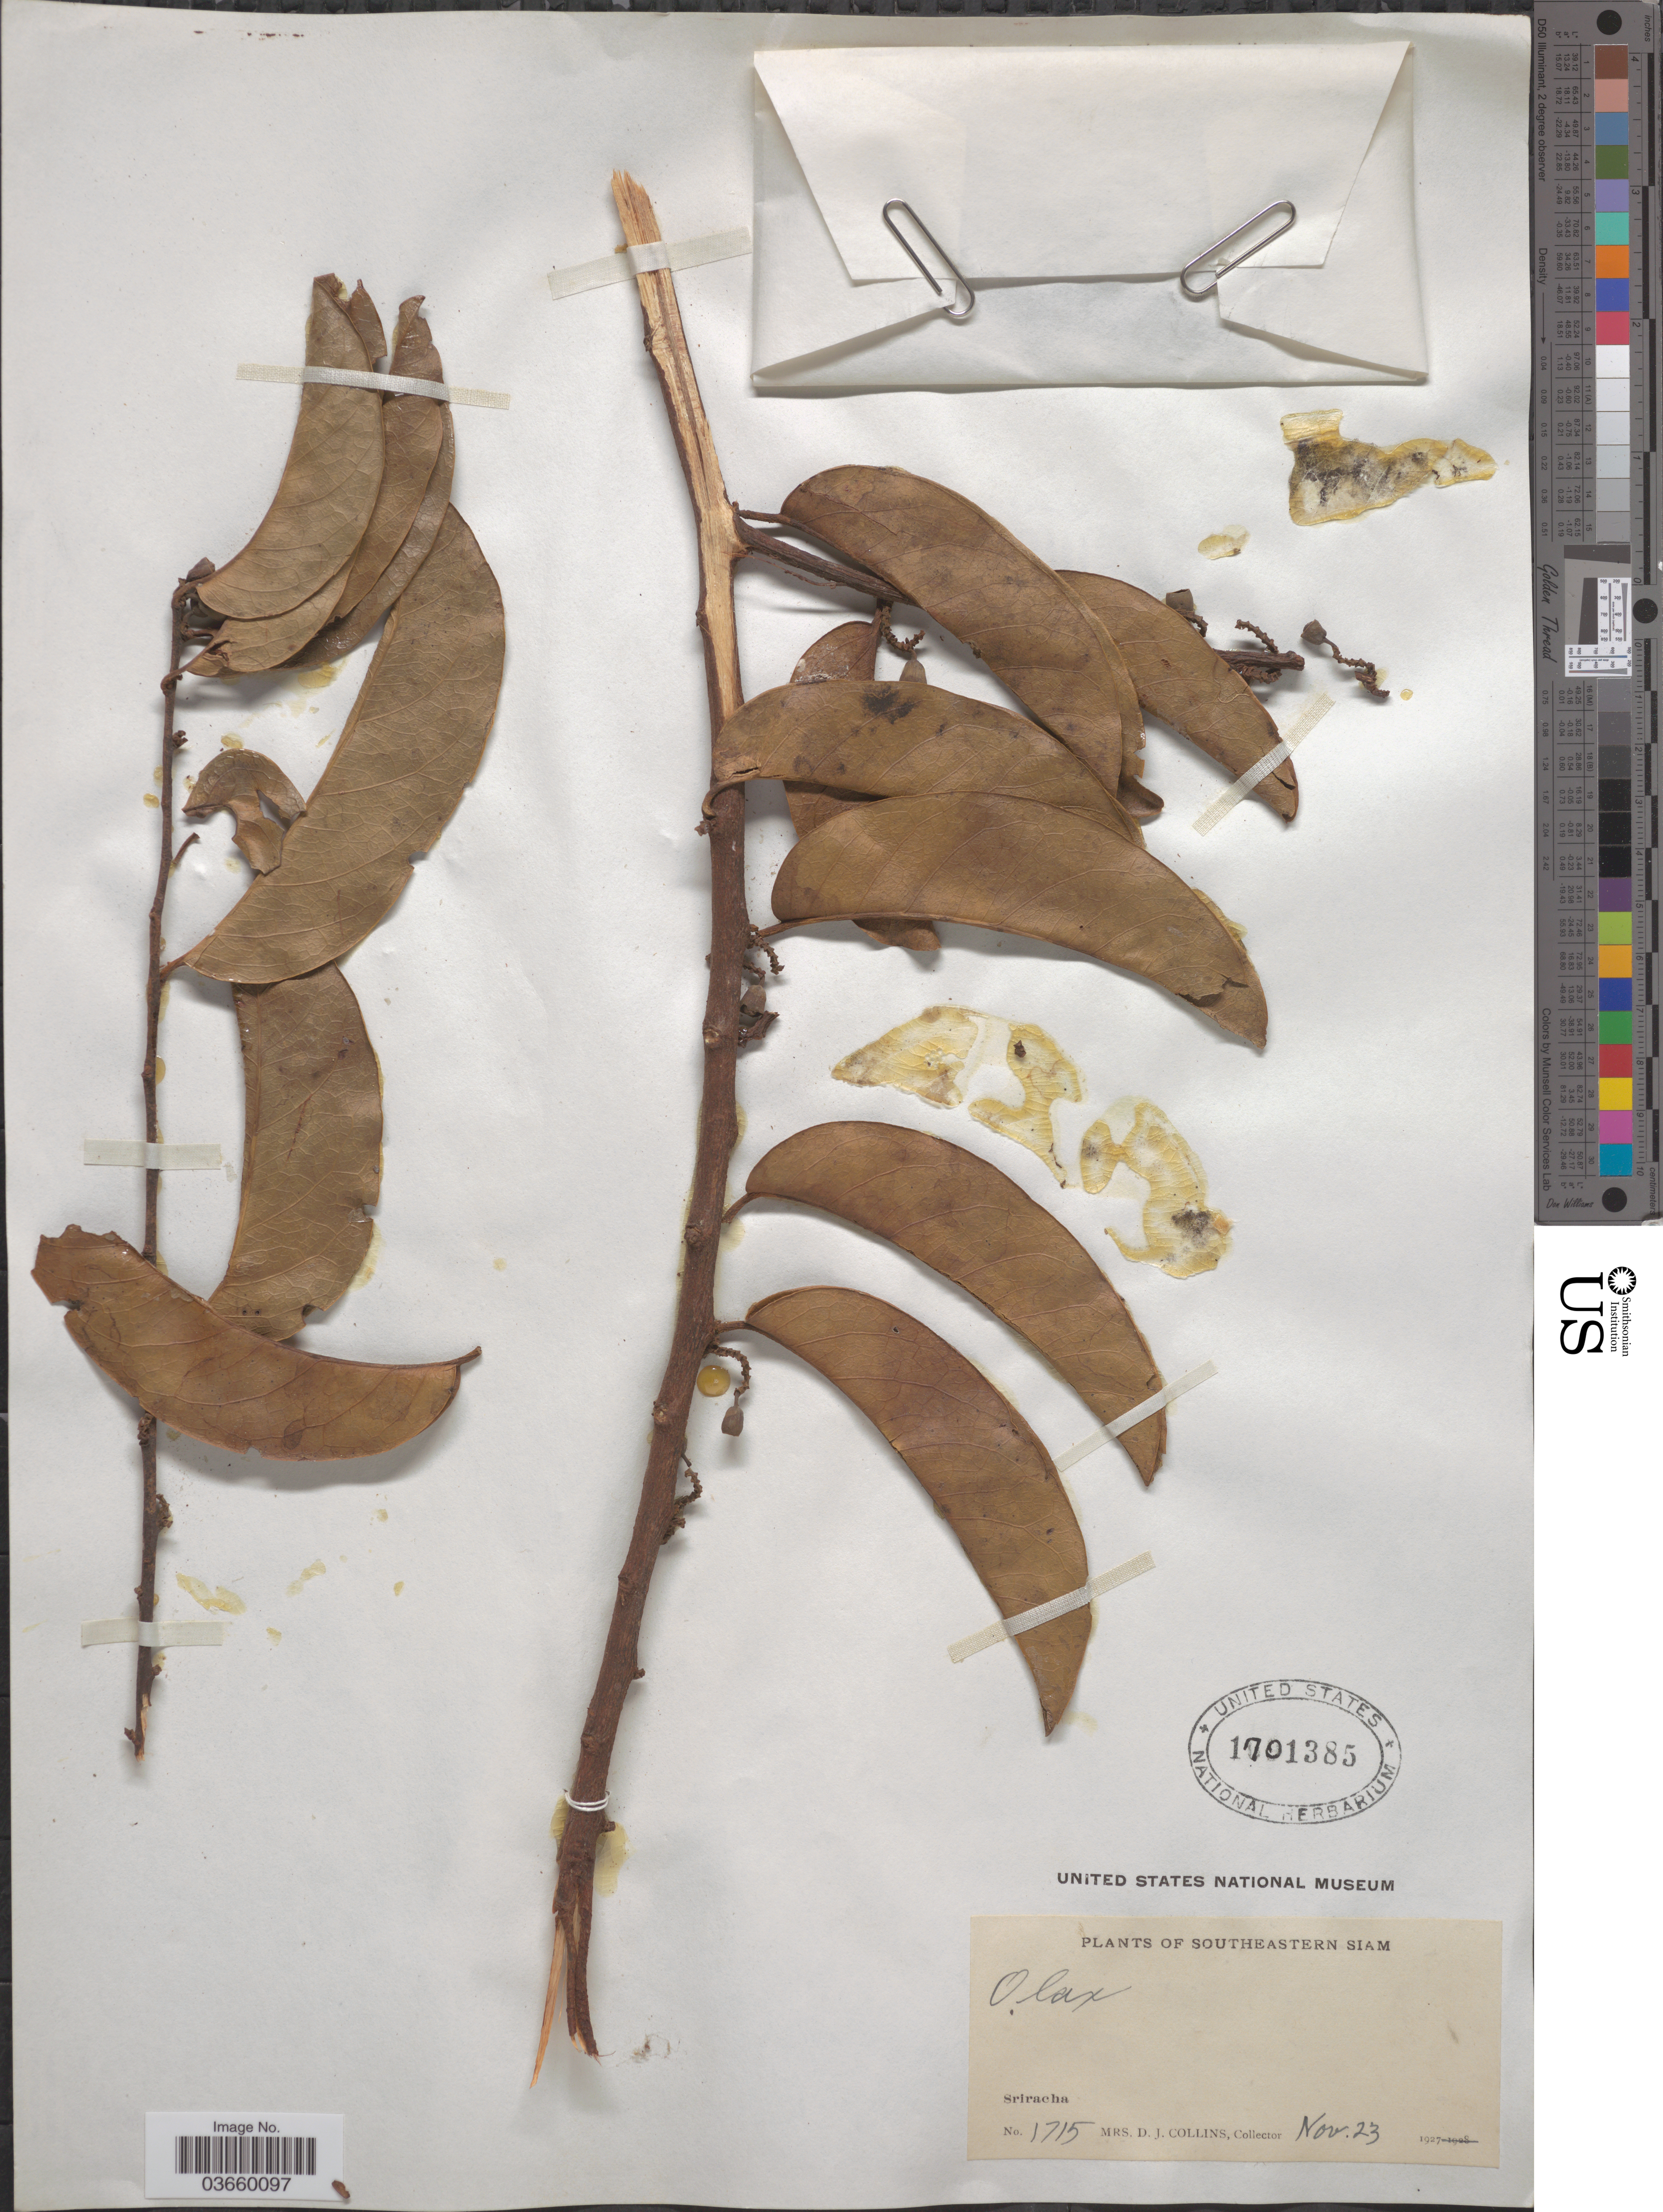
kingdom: Plantae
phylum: Tracheophyta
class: Magnoliopsida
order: Santalales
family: Olacaceae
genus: Olax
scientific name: Olax sp.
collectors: Mrs. D. J. Collins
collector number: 1715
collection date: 1927-11-23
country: Thailand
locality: Southeastern Siam. Sriracha.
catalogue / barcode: US 1701385